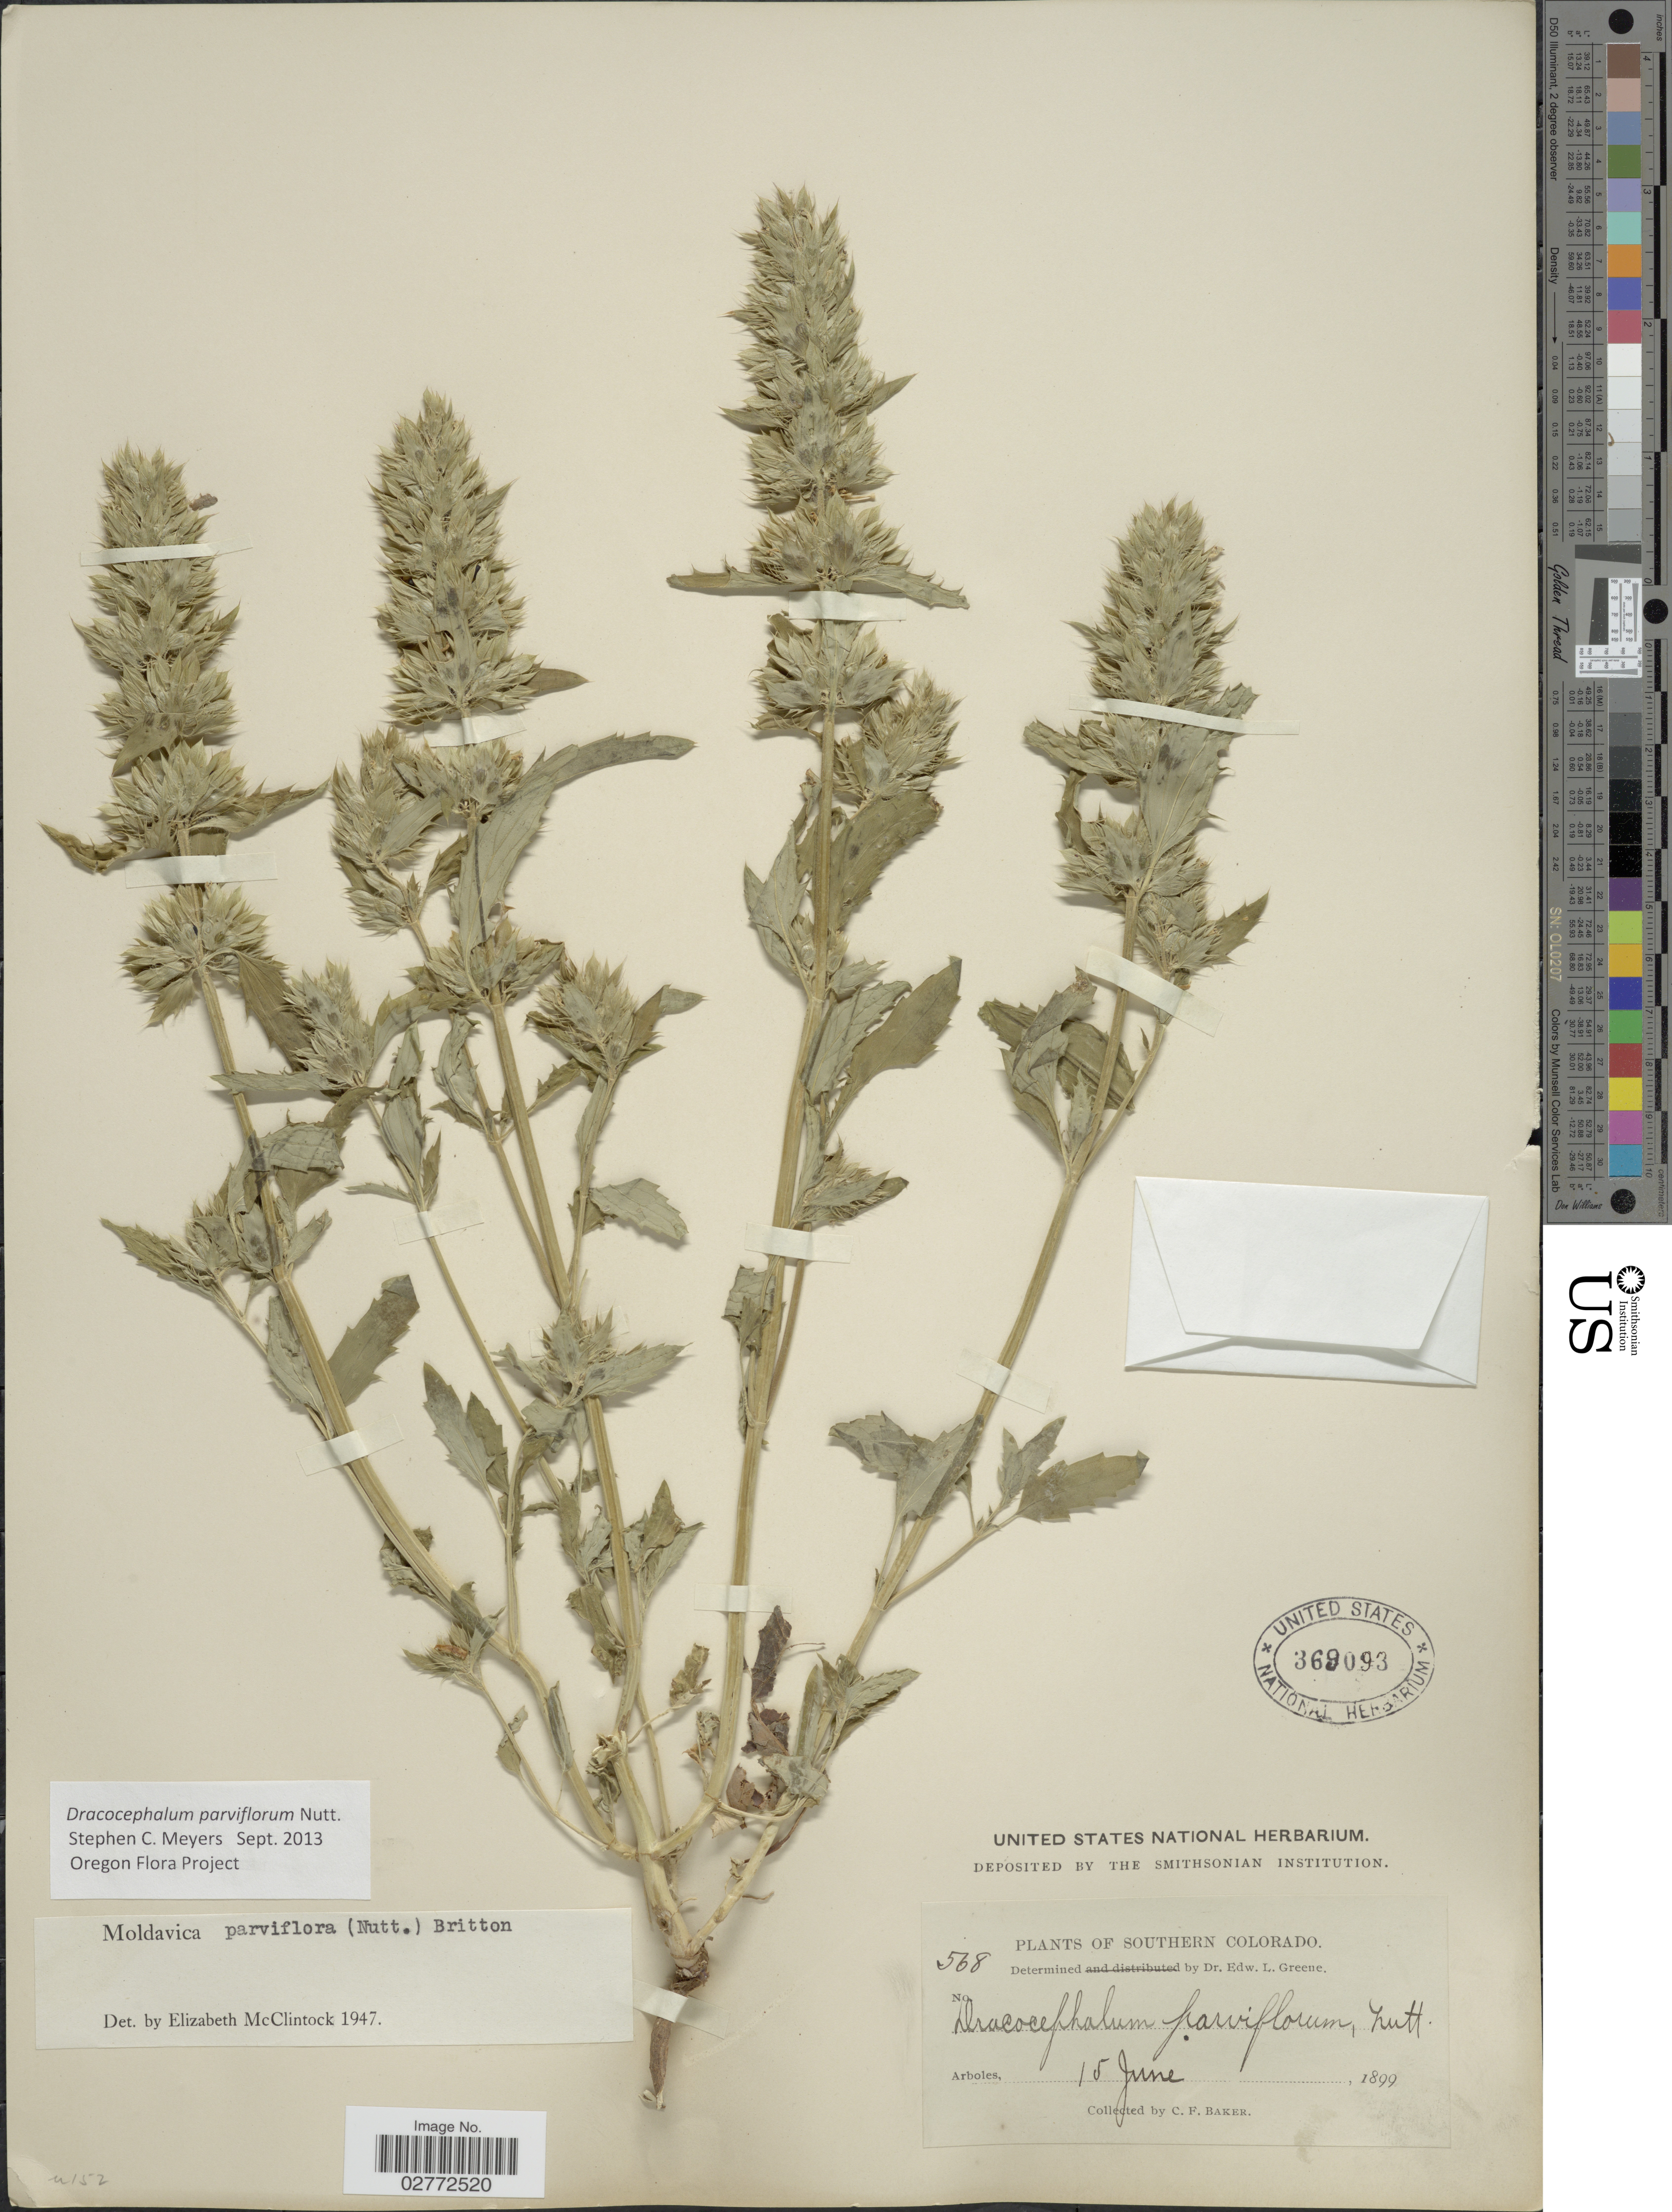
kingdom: Plantae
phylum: Tracheophyta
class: Magnoliopsida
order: Lamiales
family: Lamiaceae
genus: Dracocephalum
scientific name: Dracocephalum parviflorum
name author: Nutt.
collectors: C. F. Baker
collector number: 568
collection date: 1899-06-15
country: United States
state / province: Colorado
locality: Southern Colorado.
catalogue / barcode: US 369093